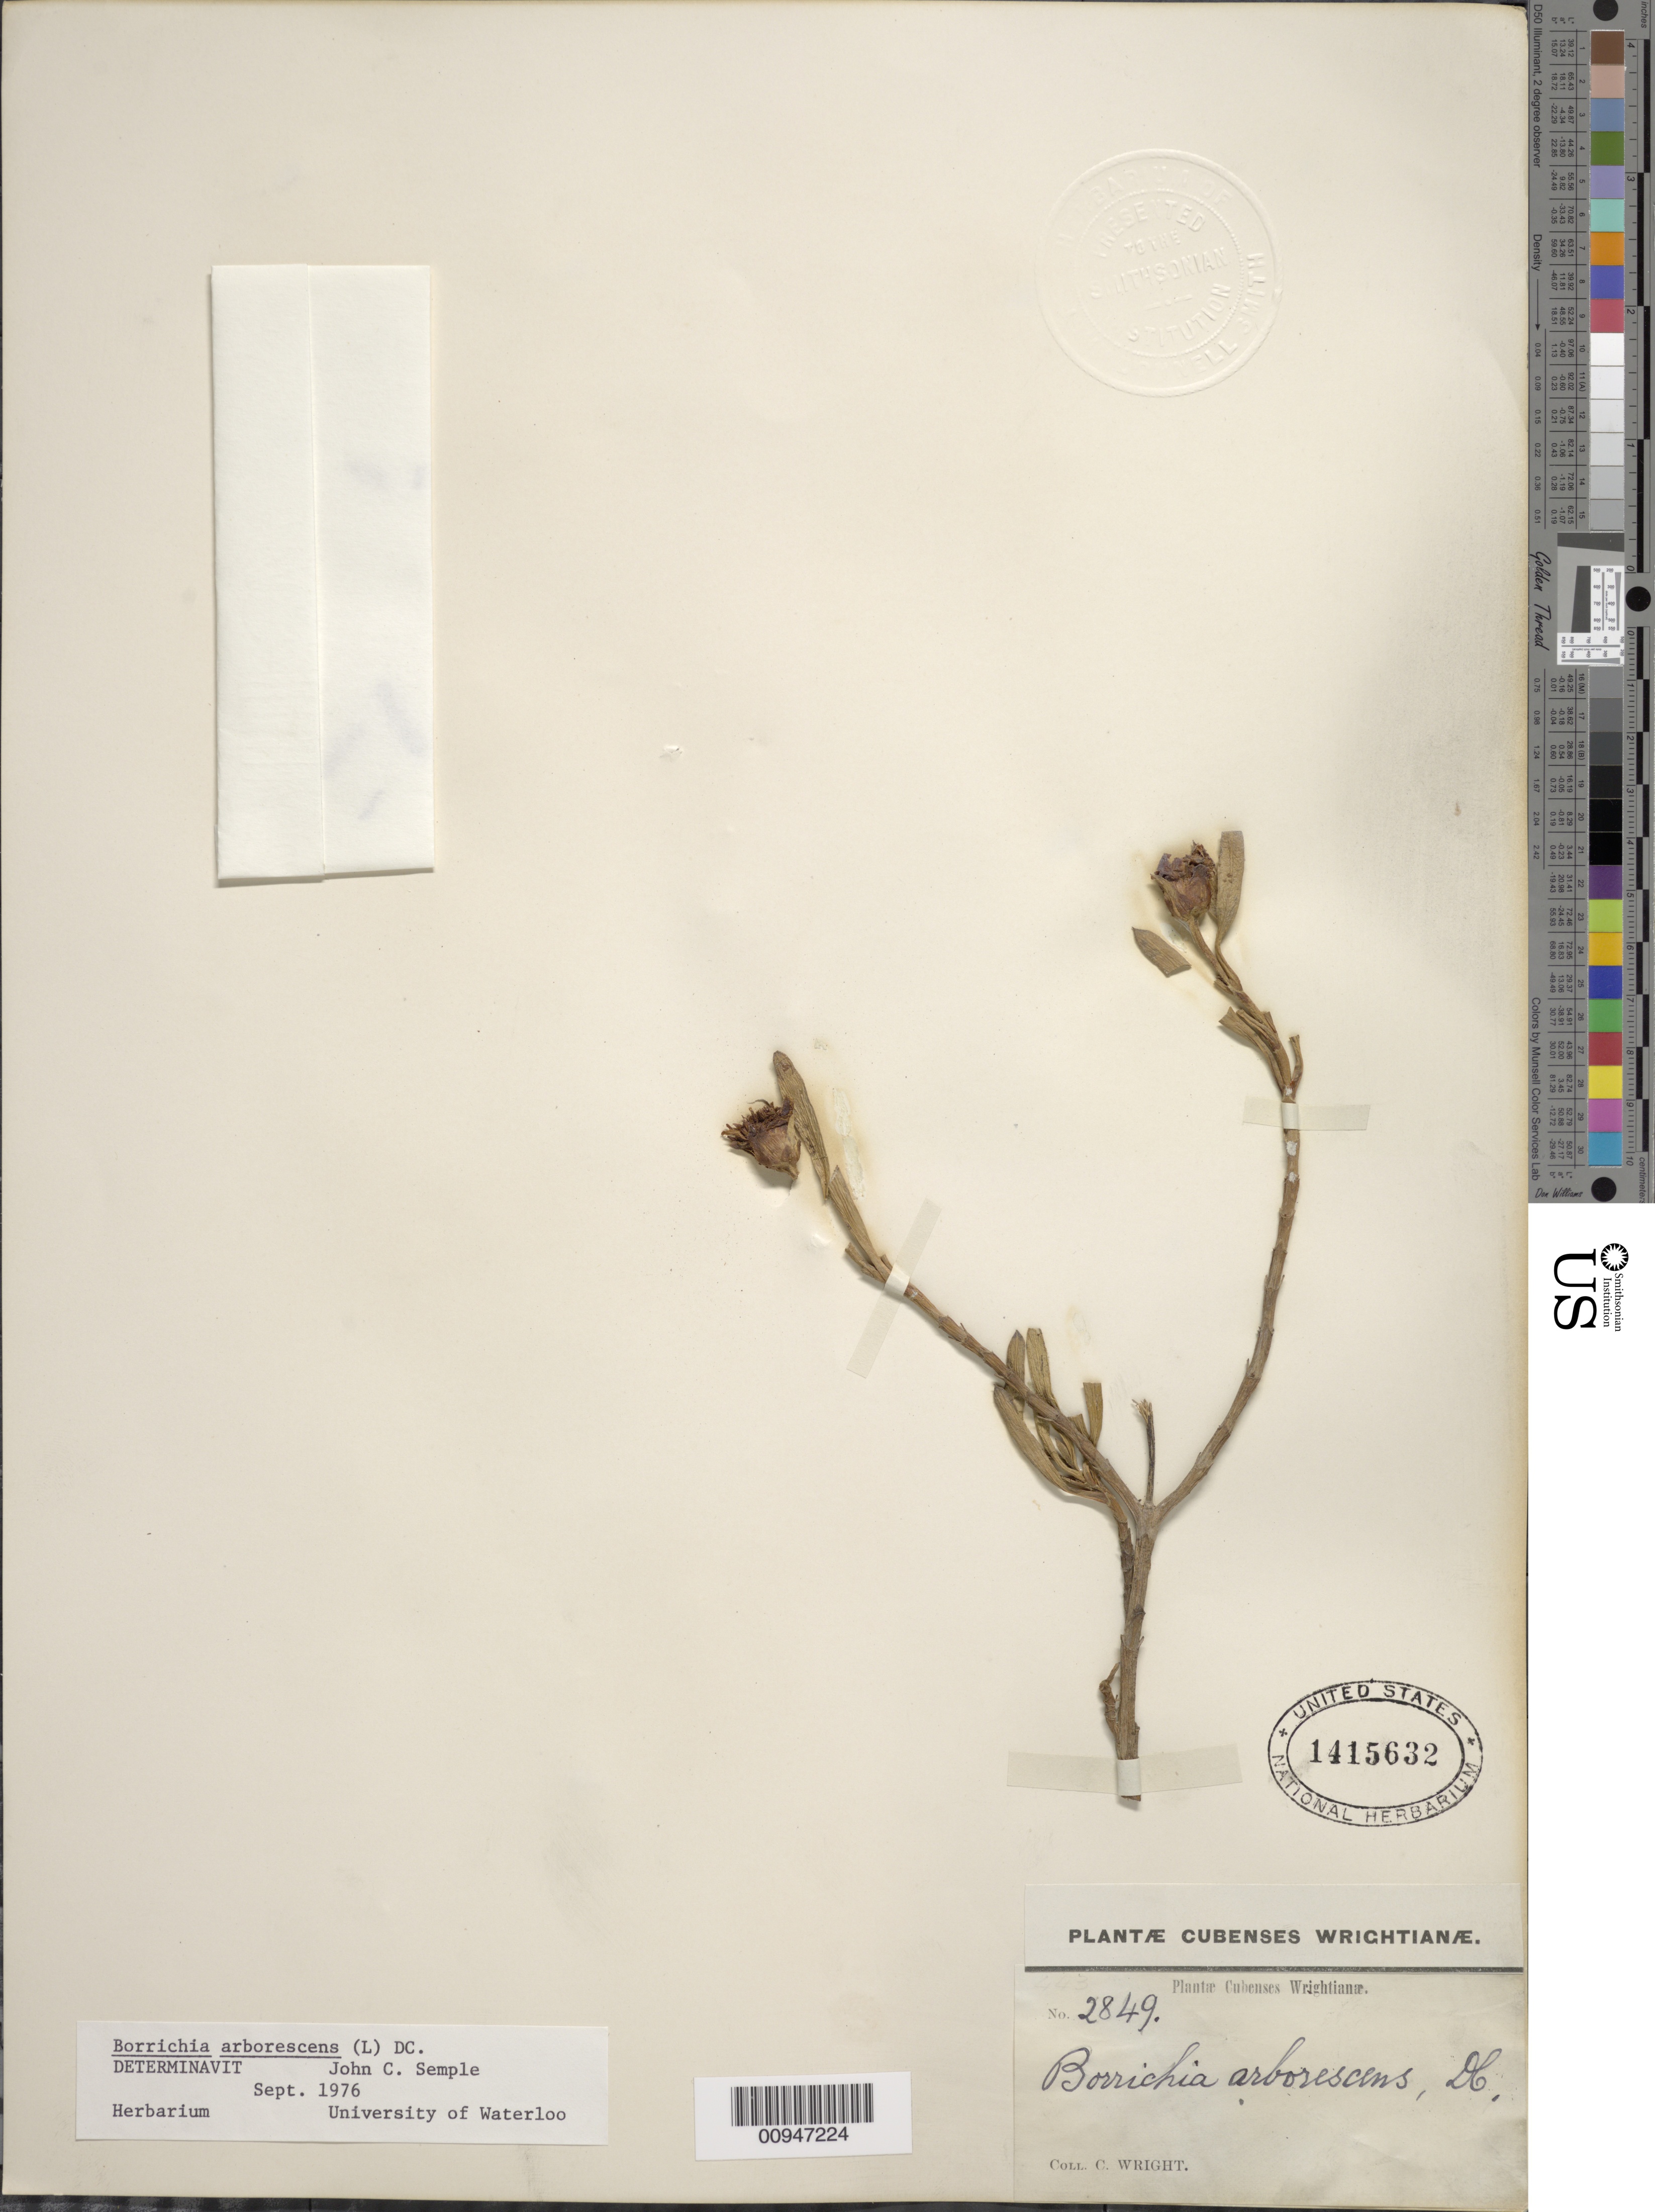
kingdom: Plantae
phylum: Tracheophyta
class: Magnoliopsida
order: Asterales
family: Asteraceae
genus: Borrichia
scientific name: Borrichia arborescens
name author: (L.) DC.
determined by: Semple, J. C.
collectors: C. Wright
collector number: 2849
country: Cuba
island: Cuba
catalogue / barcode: US 1415632